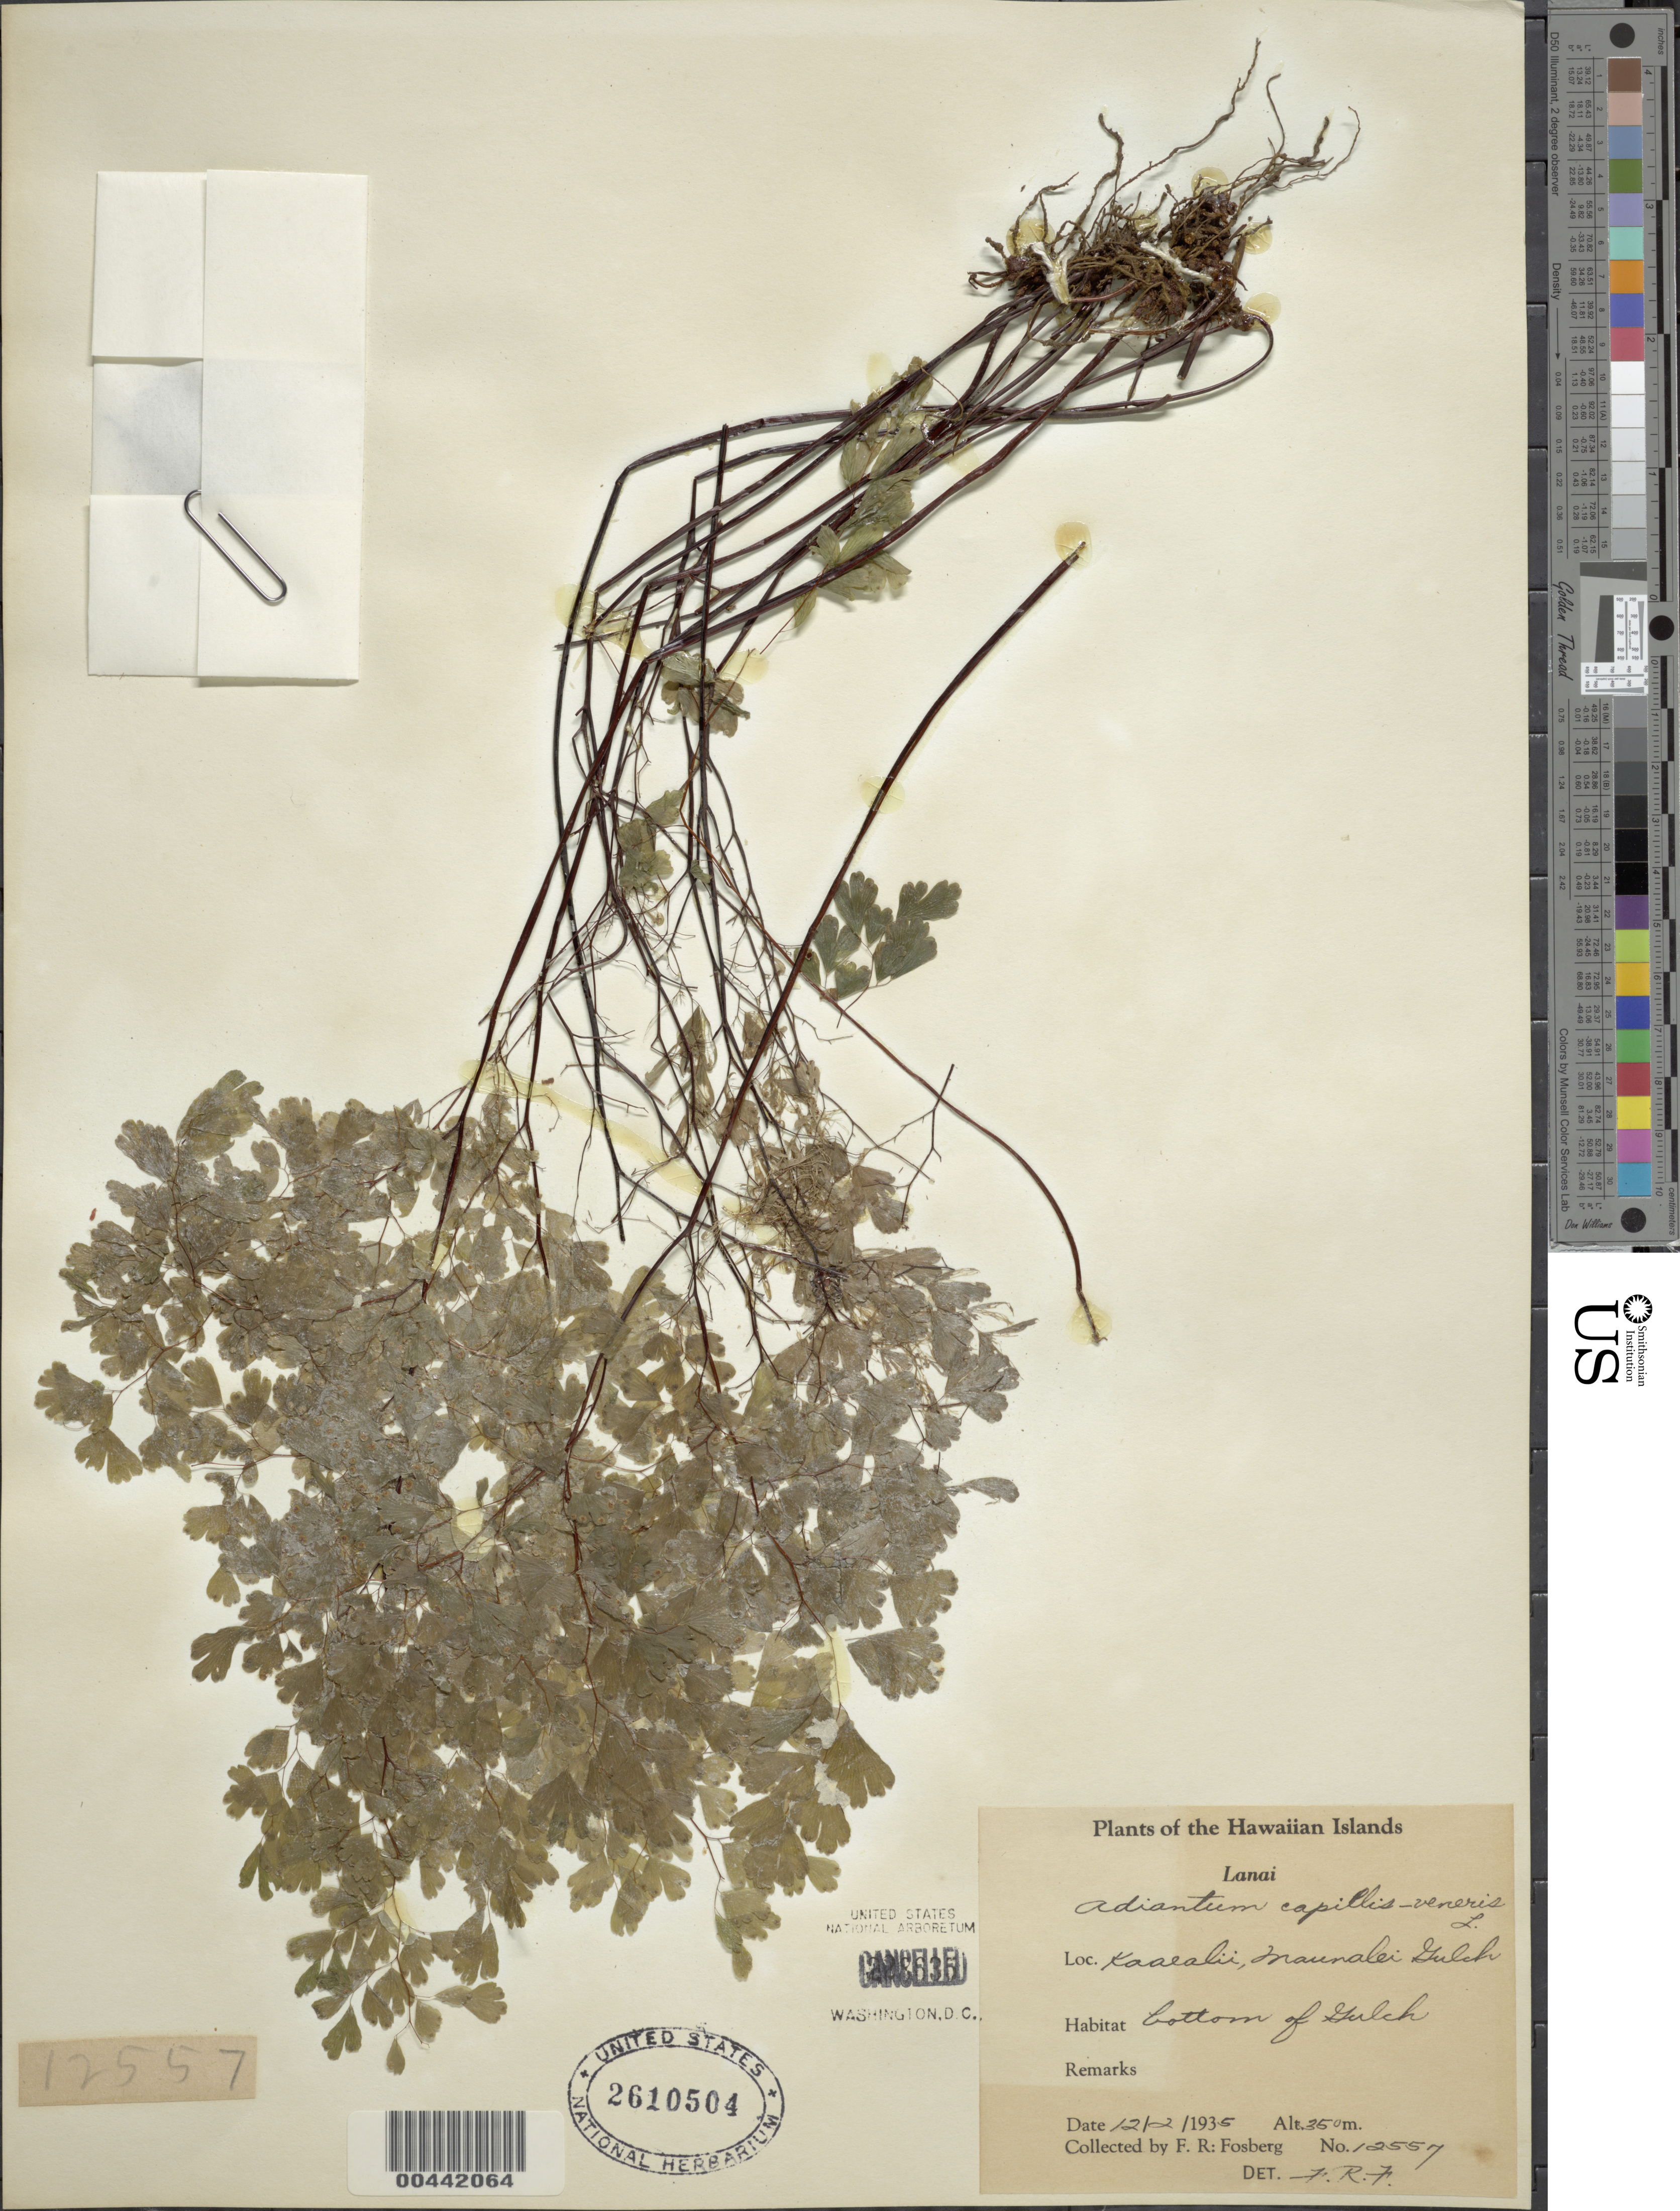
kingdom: Plantae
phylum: Tracheophyta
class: Polypodiopsida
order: Polypodiales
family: Pteridaceae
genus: Adiantum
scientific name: Adiantum capillus-veneris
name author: L.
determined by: Fosberg, F. R.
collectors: F. R. Fosberg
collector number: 12557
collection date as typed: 2 Dec 1935 or 12 Feb 1935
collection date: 1935-02-12 or 1935-12-02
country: United States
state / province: Hawaii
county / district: Maui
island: Lana'i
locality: Kaaealii, Maunalei Gulch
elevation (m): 350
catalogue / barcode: US 2610504